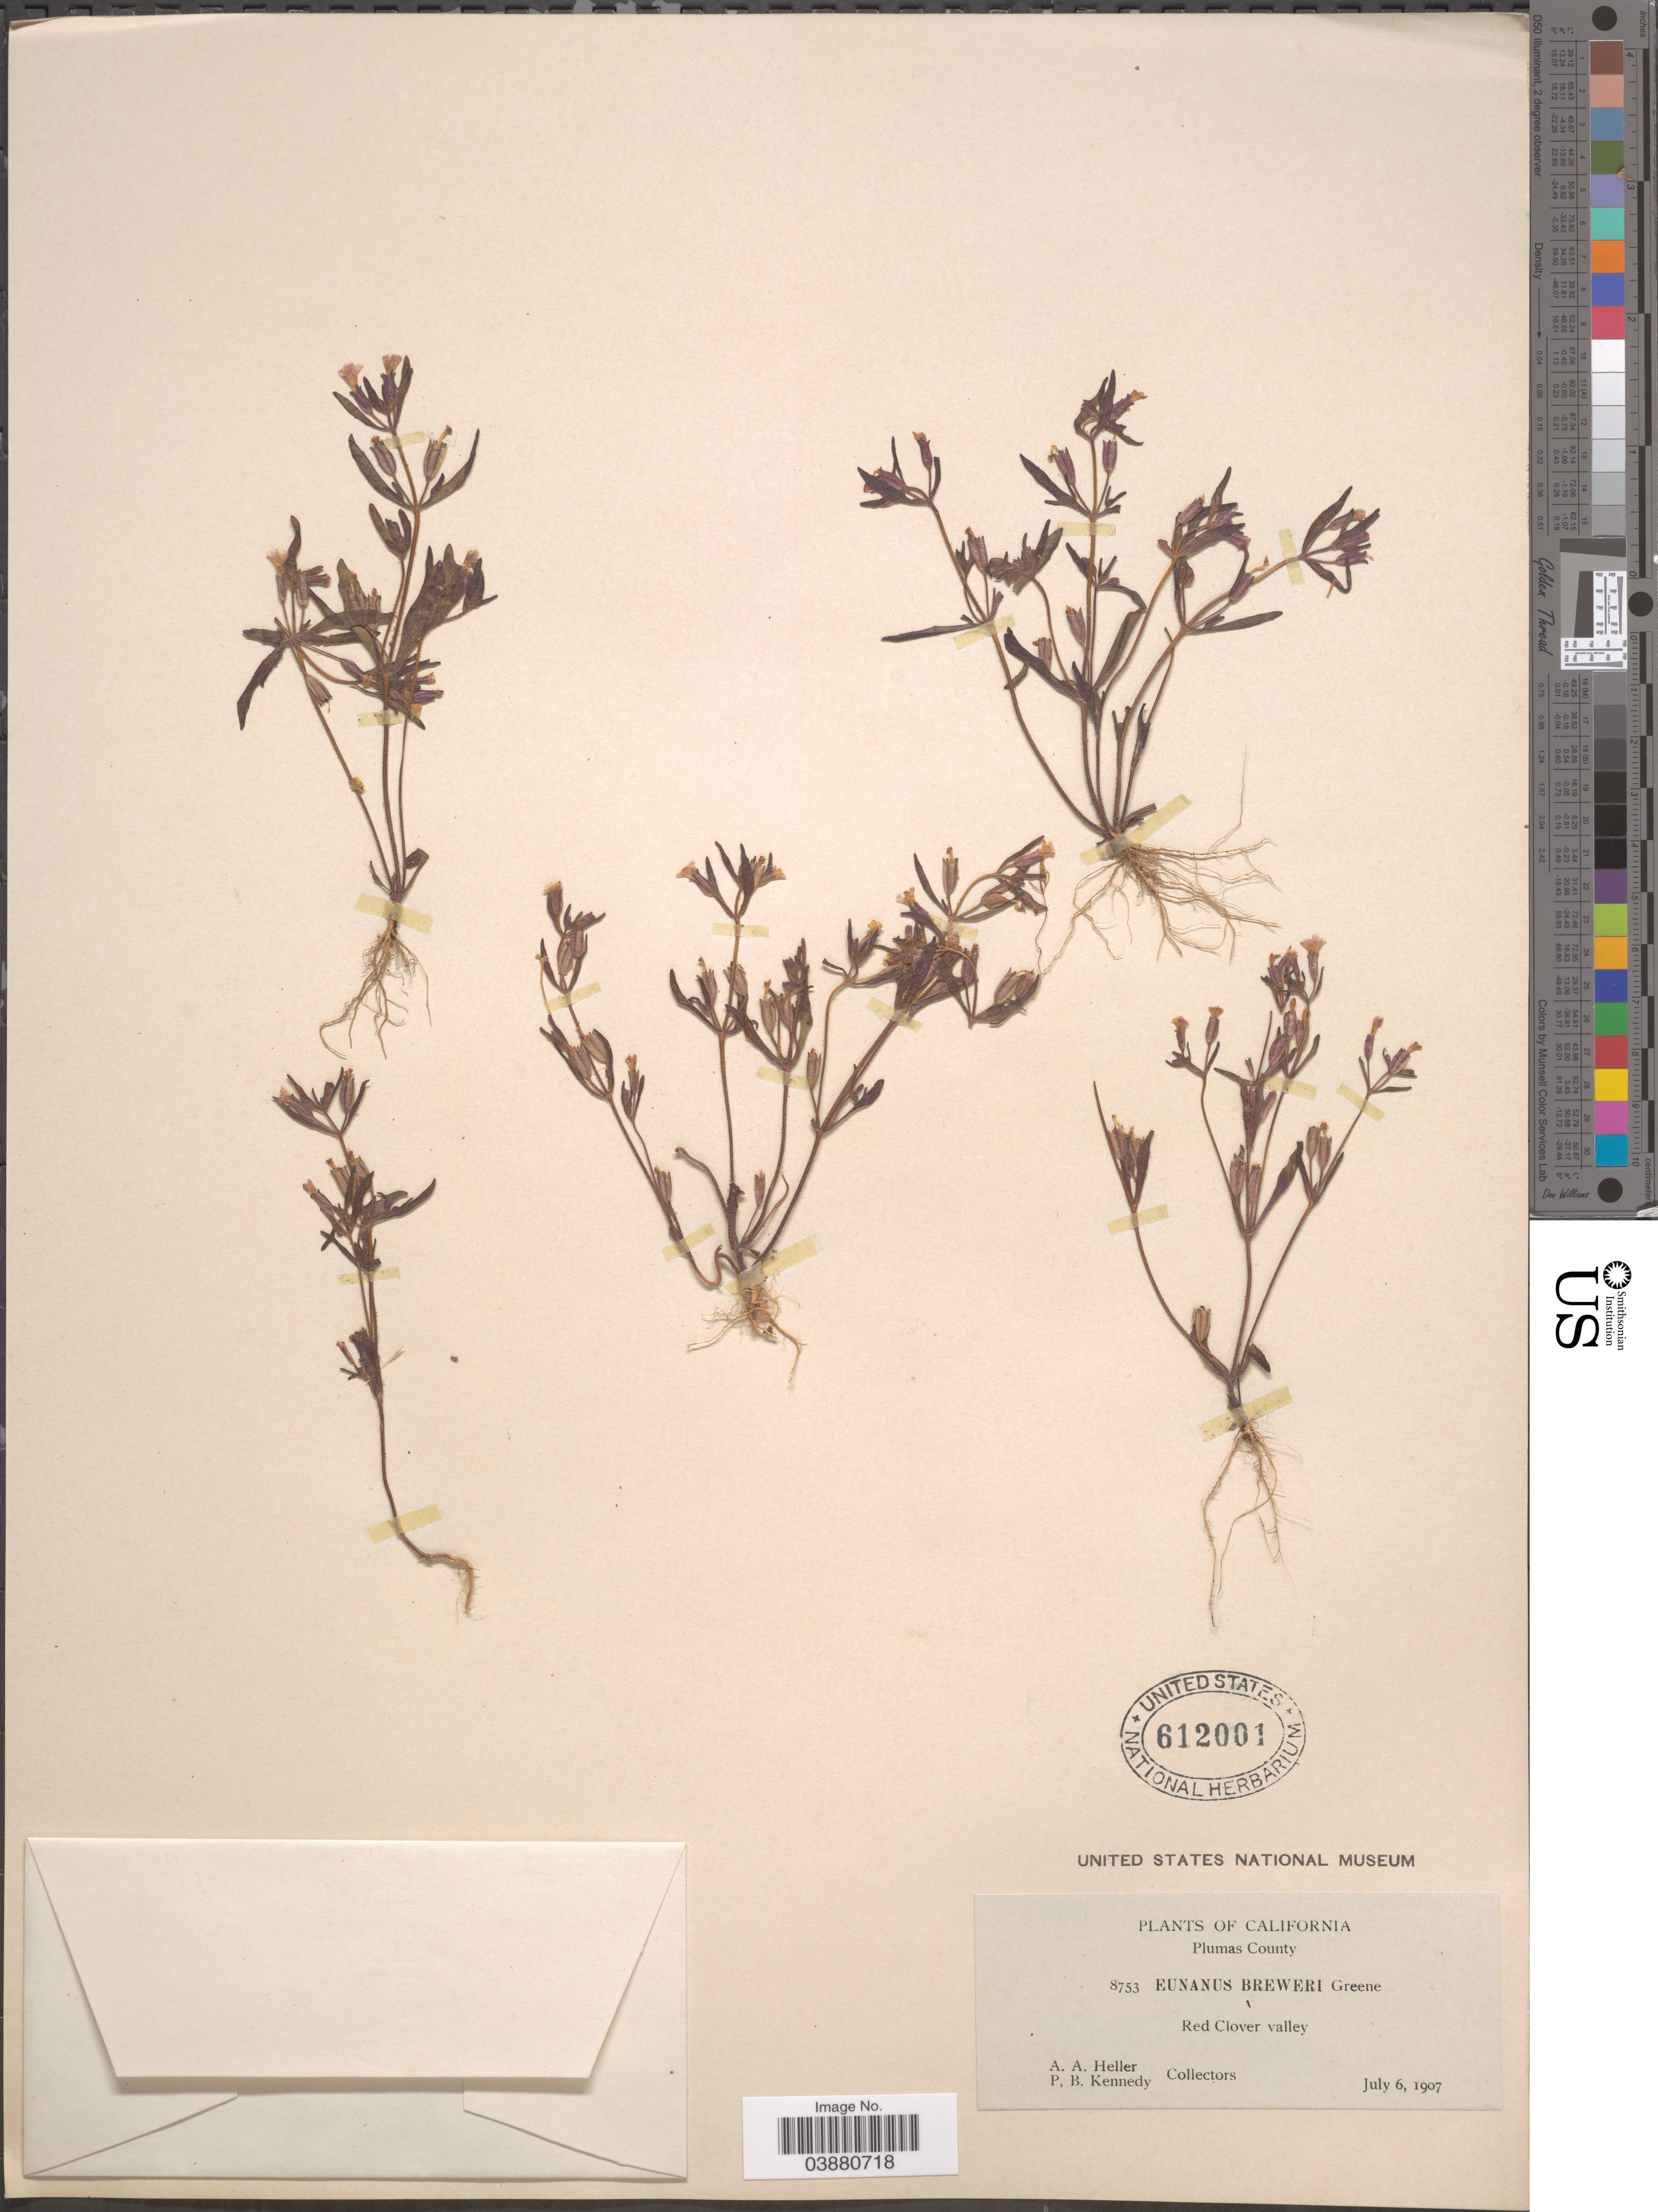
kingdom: Plantae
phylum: Tracheophyta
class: Magnoliopsida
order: Lamiales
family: Phrymaceae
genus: Mimulus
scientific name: Mimulus breweri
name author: (Greene) Coville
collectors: A. A. Heller & P. B. Kennedy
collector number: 8753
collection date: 1907-07-06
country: United States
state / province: California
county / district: Plumas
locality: Plumas County. Red Clover valley.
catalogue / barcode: US 612001